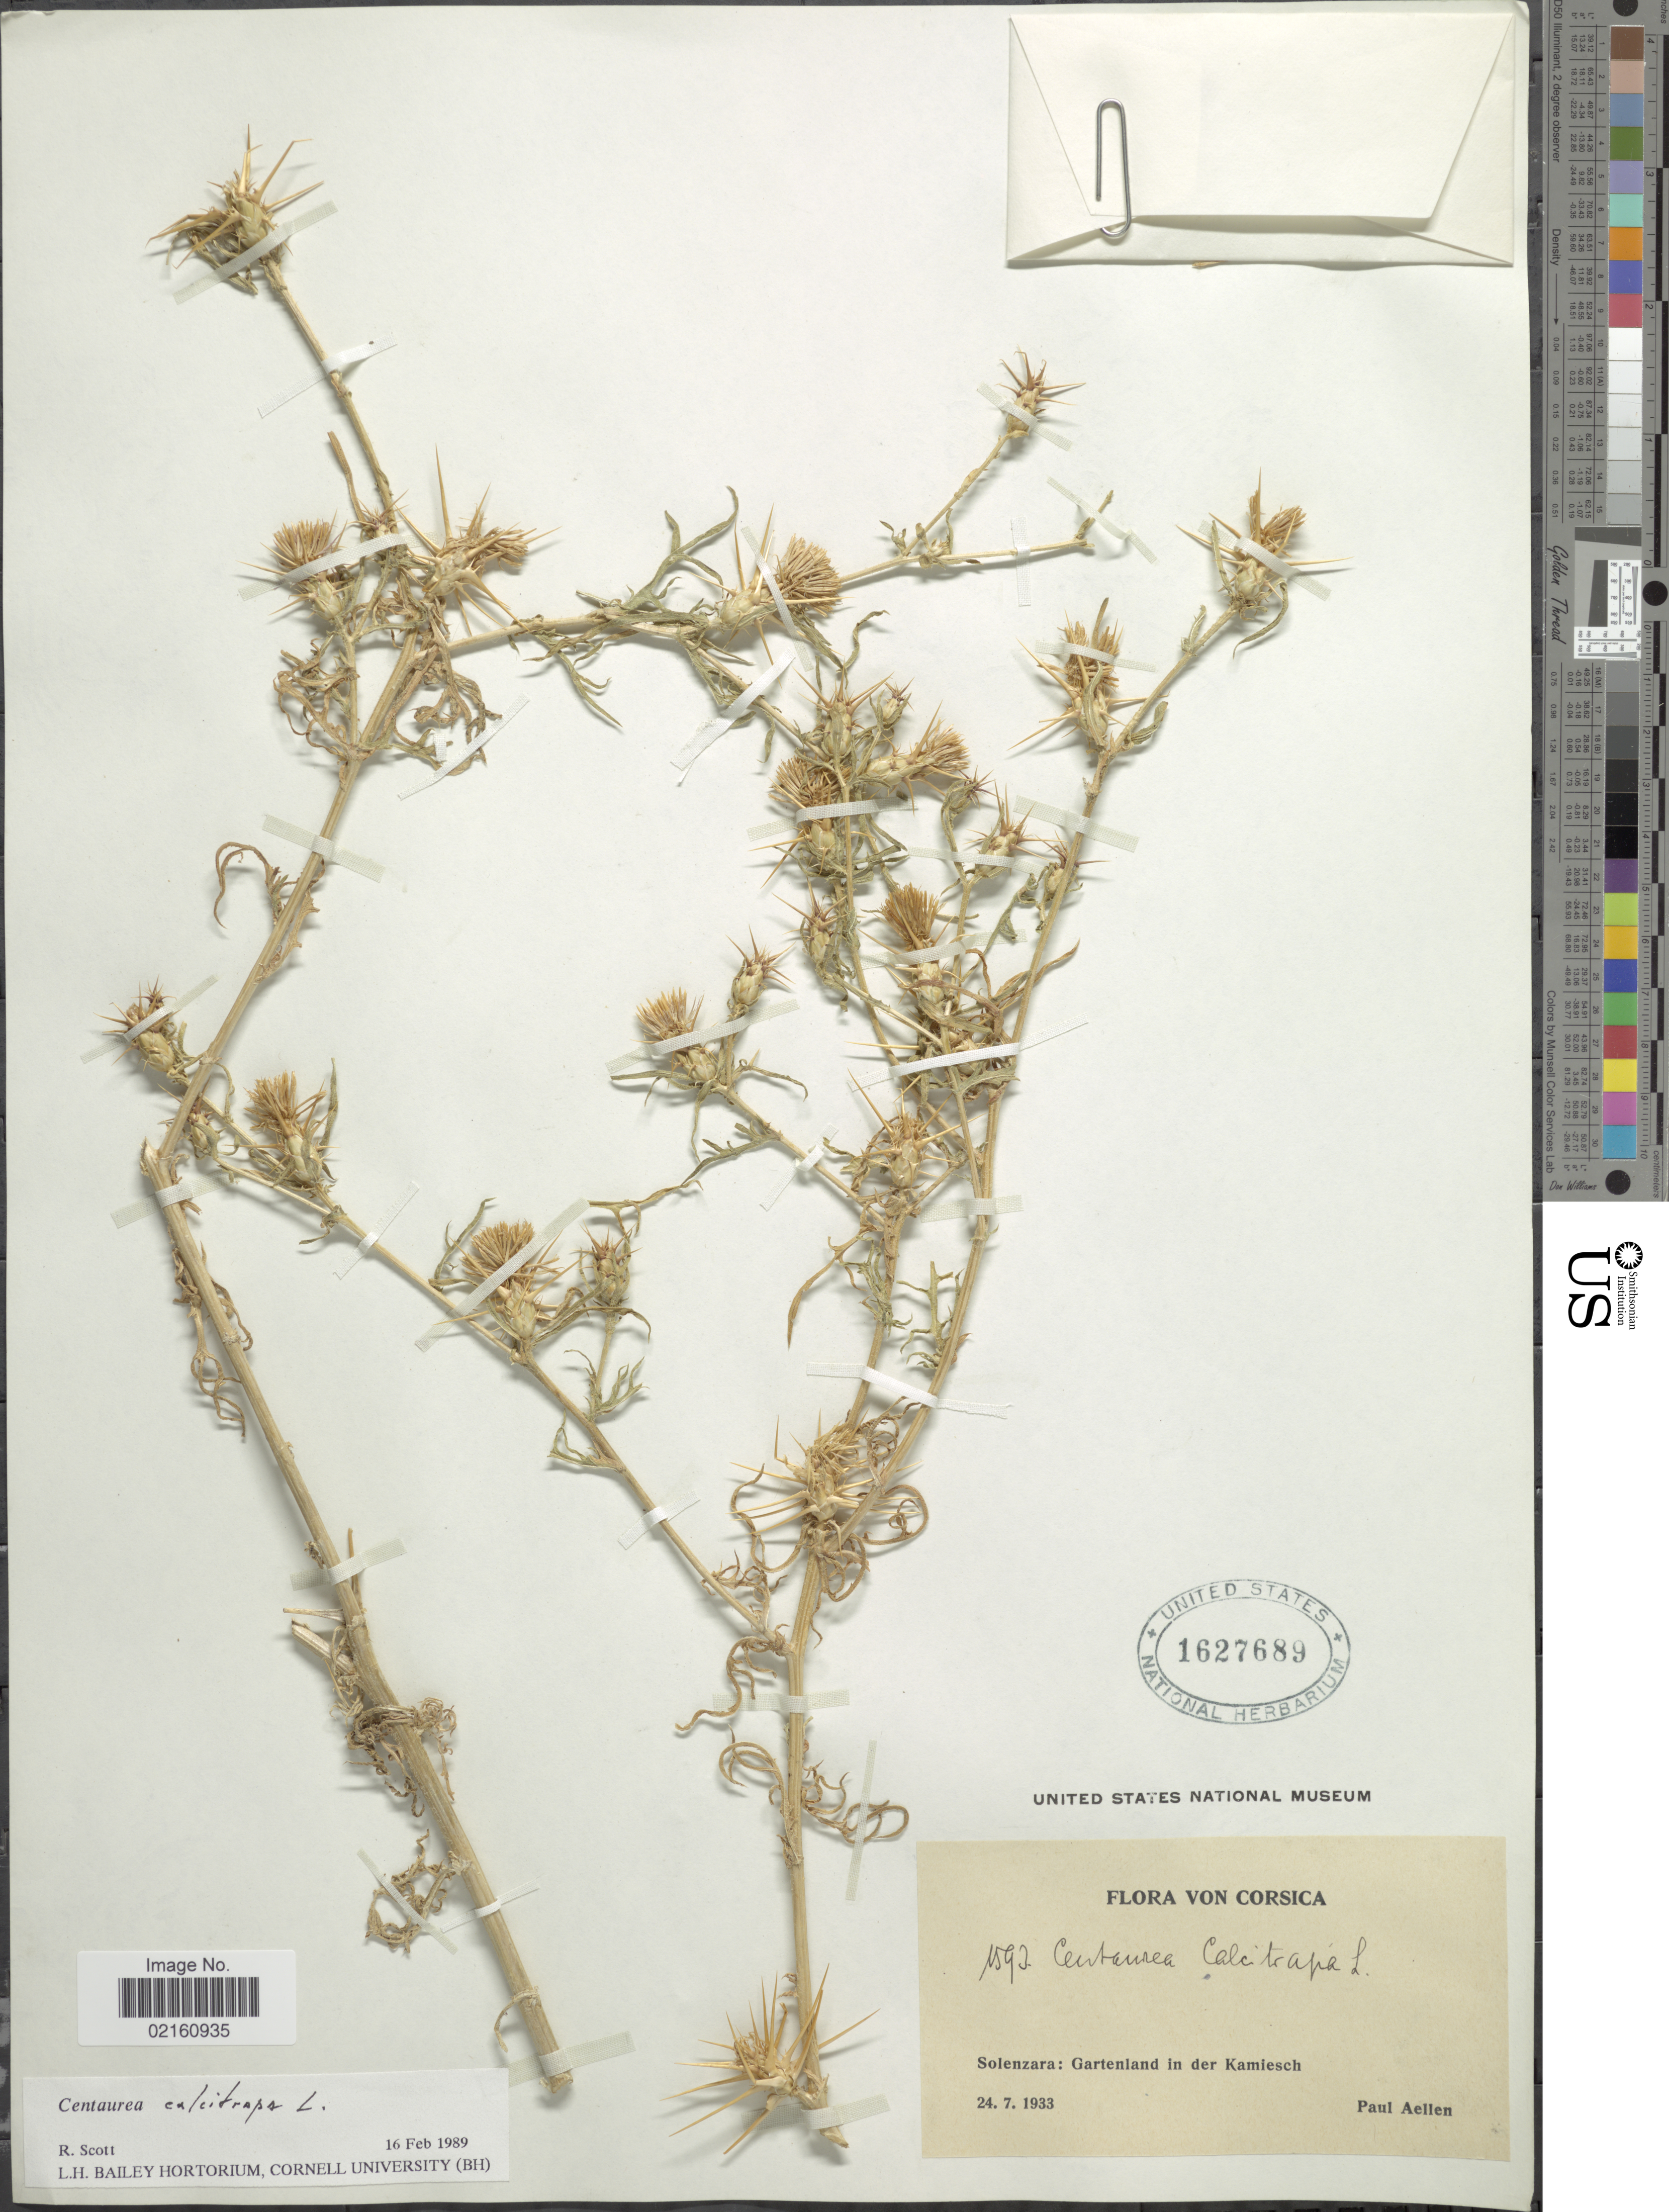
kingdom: Plantae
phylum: Tracheophyta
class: Magnoliopsida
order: Asterales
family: Asteraceae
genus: Centaurea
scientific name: Centaurea calcitrapa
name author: L.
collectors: P. Aellen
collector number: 1593*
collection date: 1933-07-24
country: France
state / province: Corsica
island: Corse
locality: Solenzara, Gartenland in der Kamiesch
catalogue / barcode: US 1627689